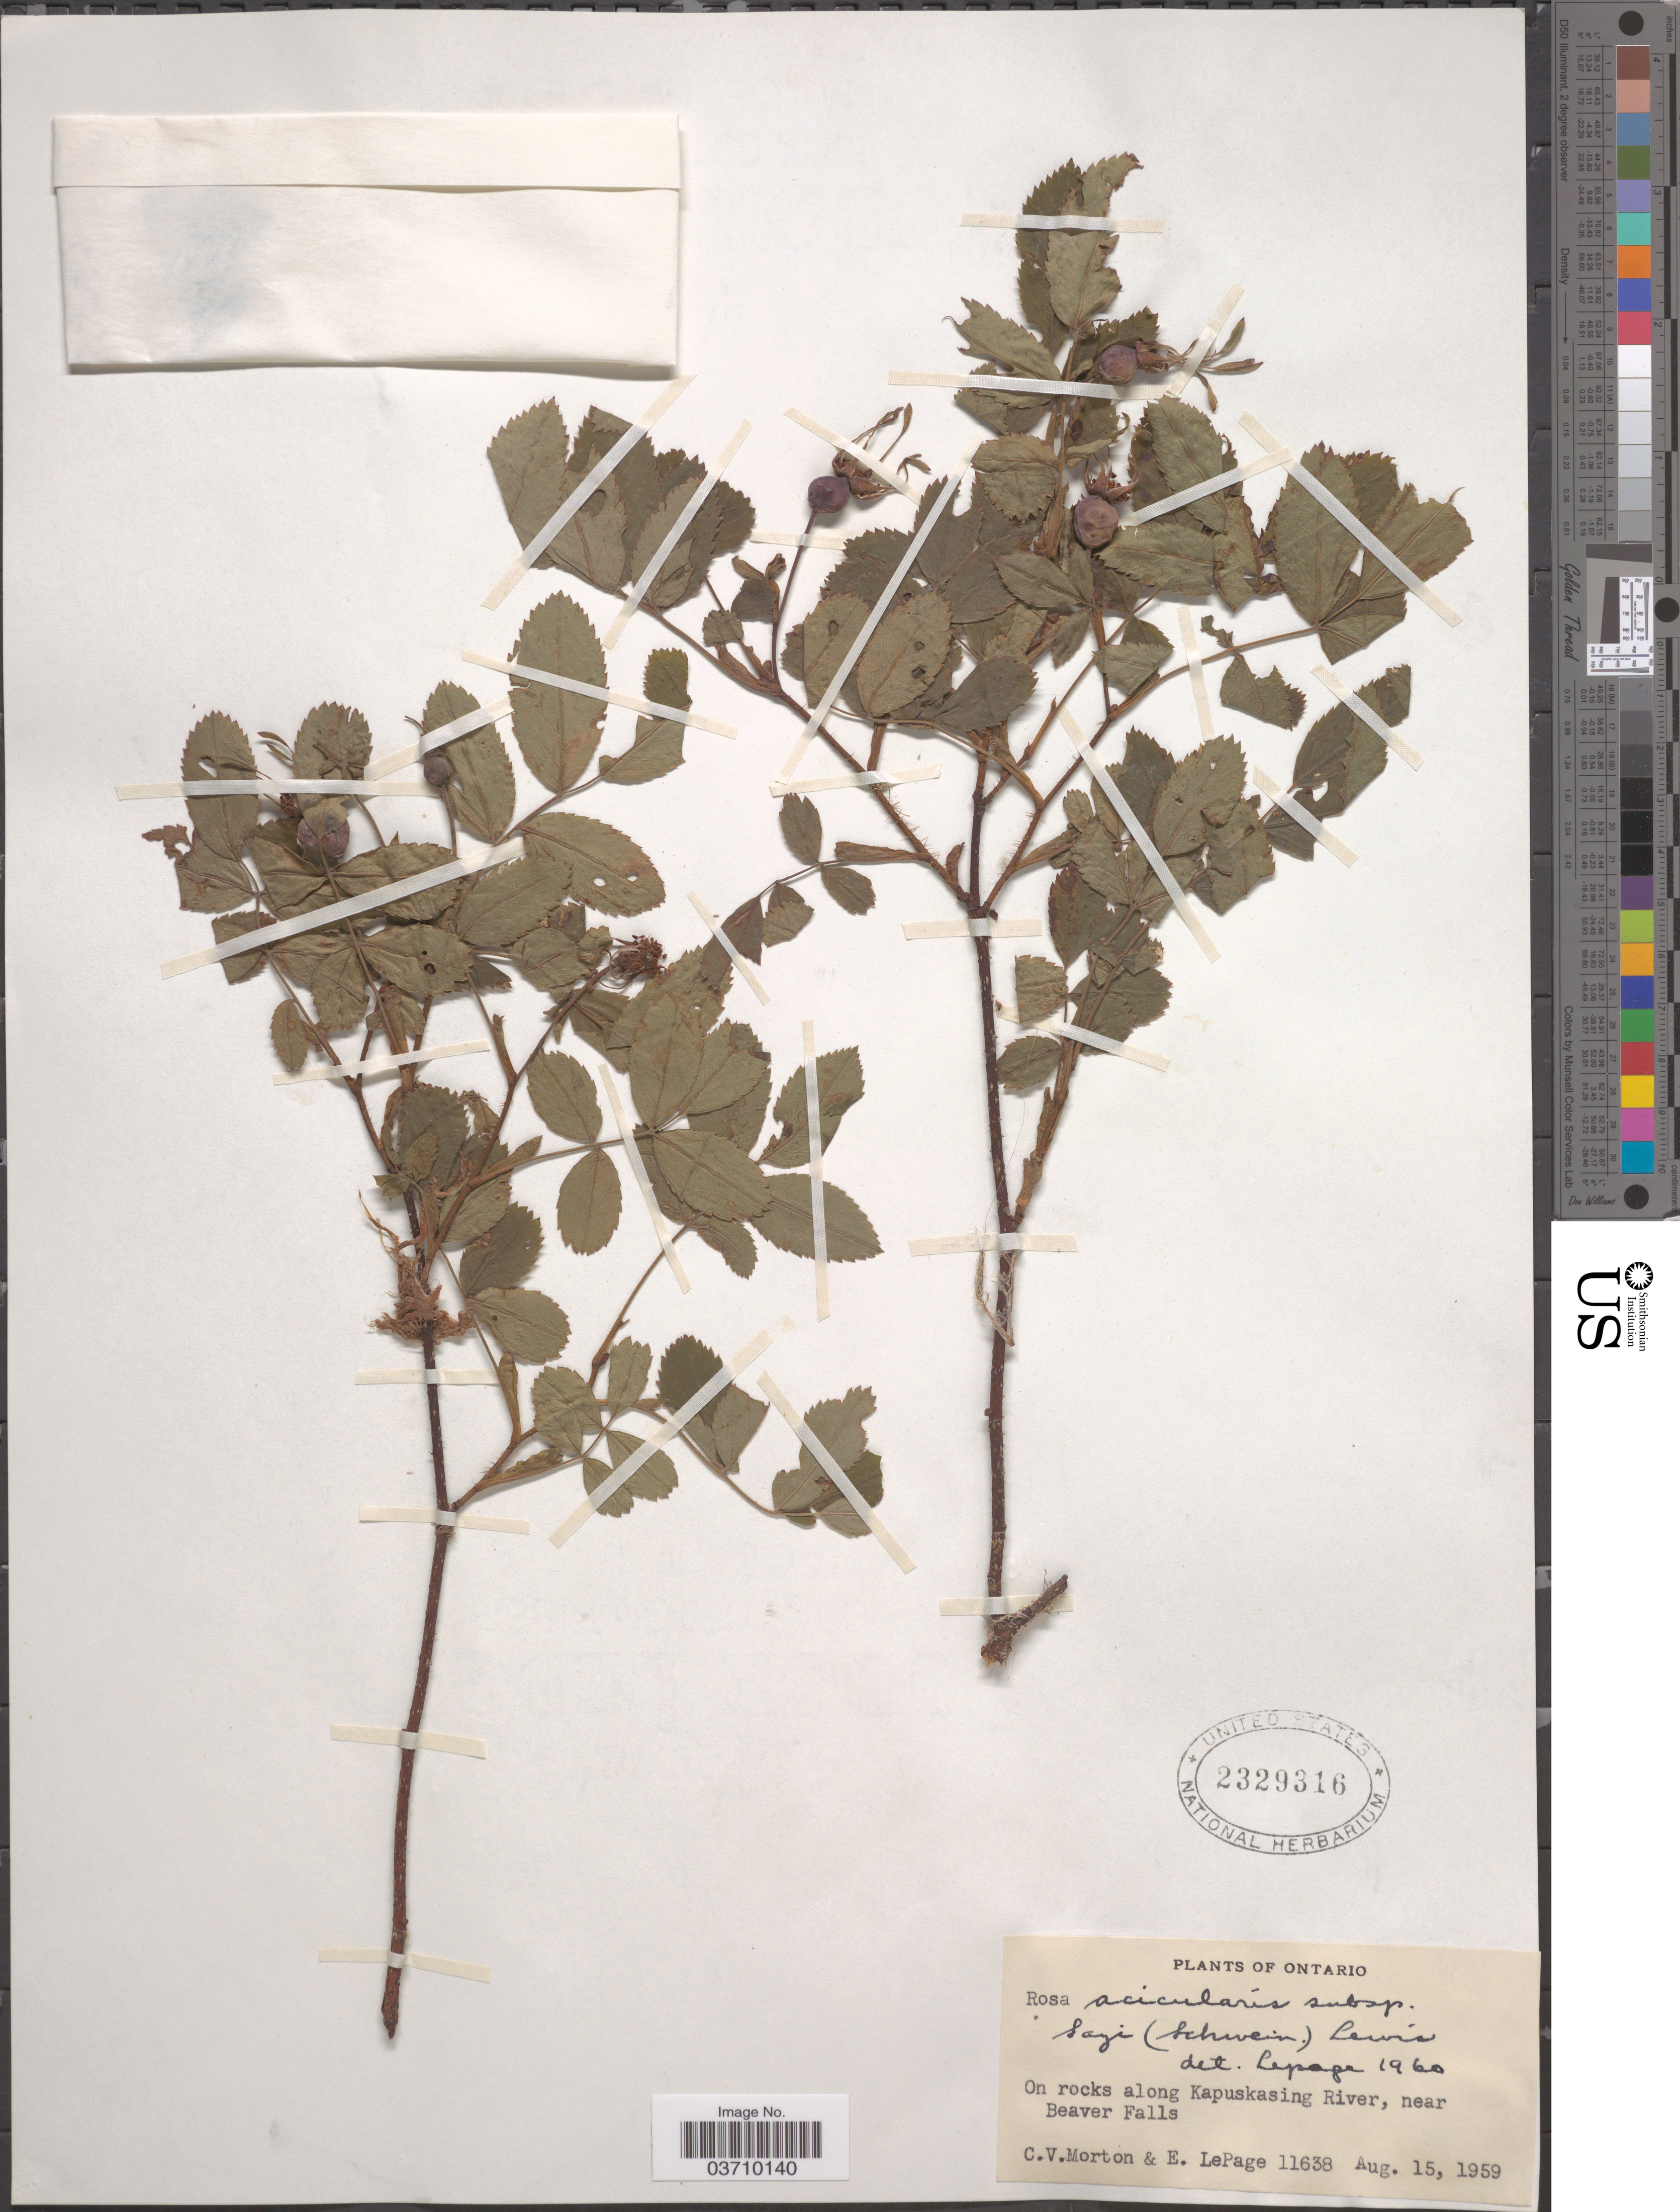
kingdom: Plantae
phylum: Tracheophyta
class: Magnoliopsida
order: Rosales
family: Rosaceae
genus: Rosa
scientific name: Rosa acicularis var. sayi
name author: (Schwein.) Rehder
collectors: C. V. Morton & E. Lepage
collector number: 11638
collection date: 1959-08-15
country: Canada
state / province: Ontario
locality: On rocks along Kapuskasing River, near Beaver Falls.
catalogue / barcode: US 2329316